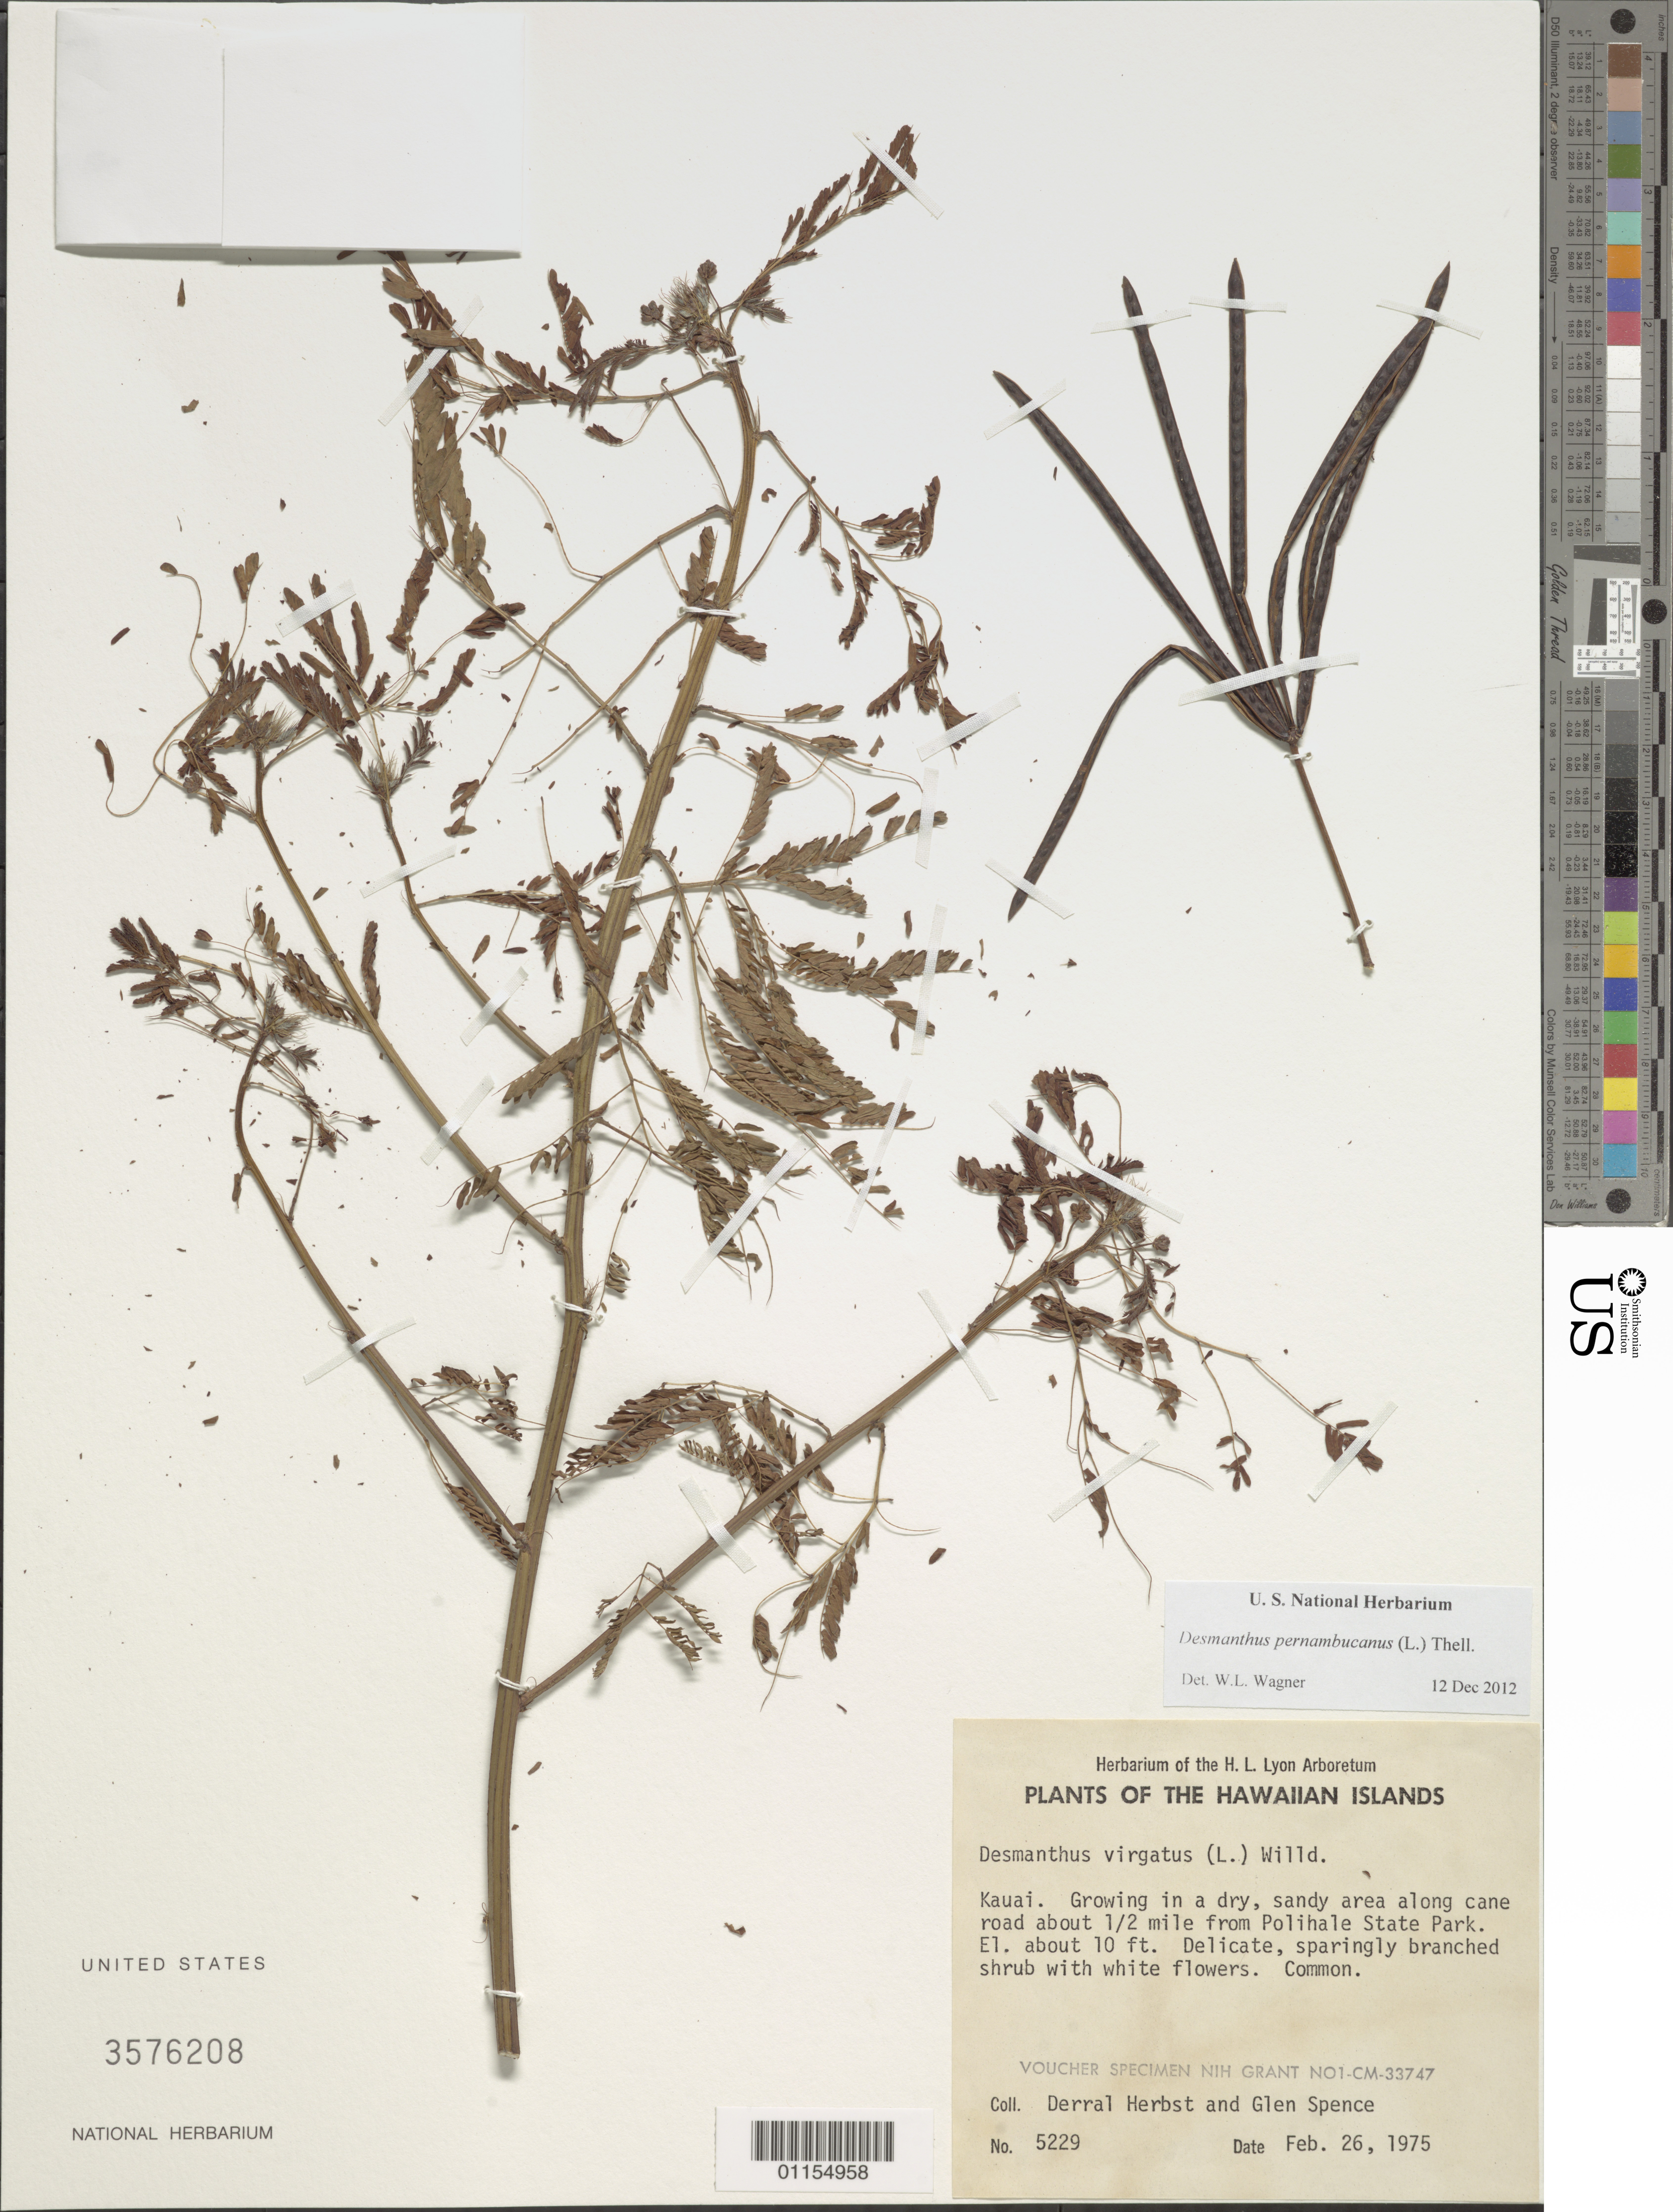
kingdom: Plantae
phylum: Tracheophyta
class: Magnoliopsida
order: Fabales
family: Fabaceae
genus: Desmanthus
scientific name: Desmanthus pernambucanus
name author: (L.) Thell.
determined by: Wagner, W. L., (BOT), Smithsonian Institution - National Museum of Natural History (UNITED STATES)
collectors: D. R. Herbst & G. Spence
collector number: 5229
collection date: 1975-02-26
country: United States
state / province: Hawaii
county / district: Kauai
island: Kaua'i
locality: Along cane road about 1/2 mile from Polihale State Park.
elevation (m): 3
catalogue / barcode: US 3576208